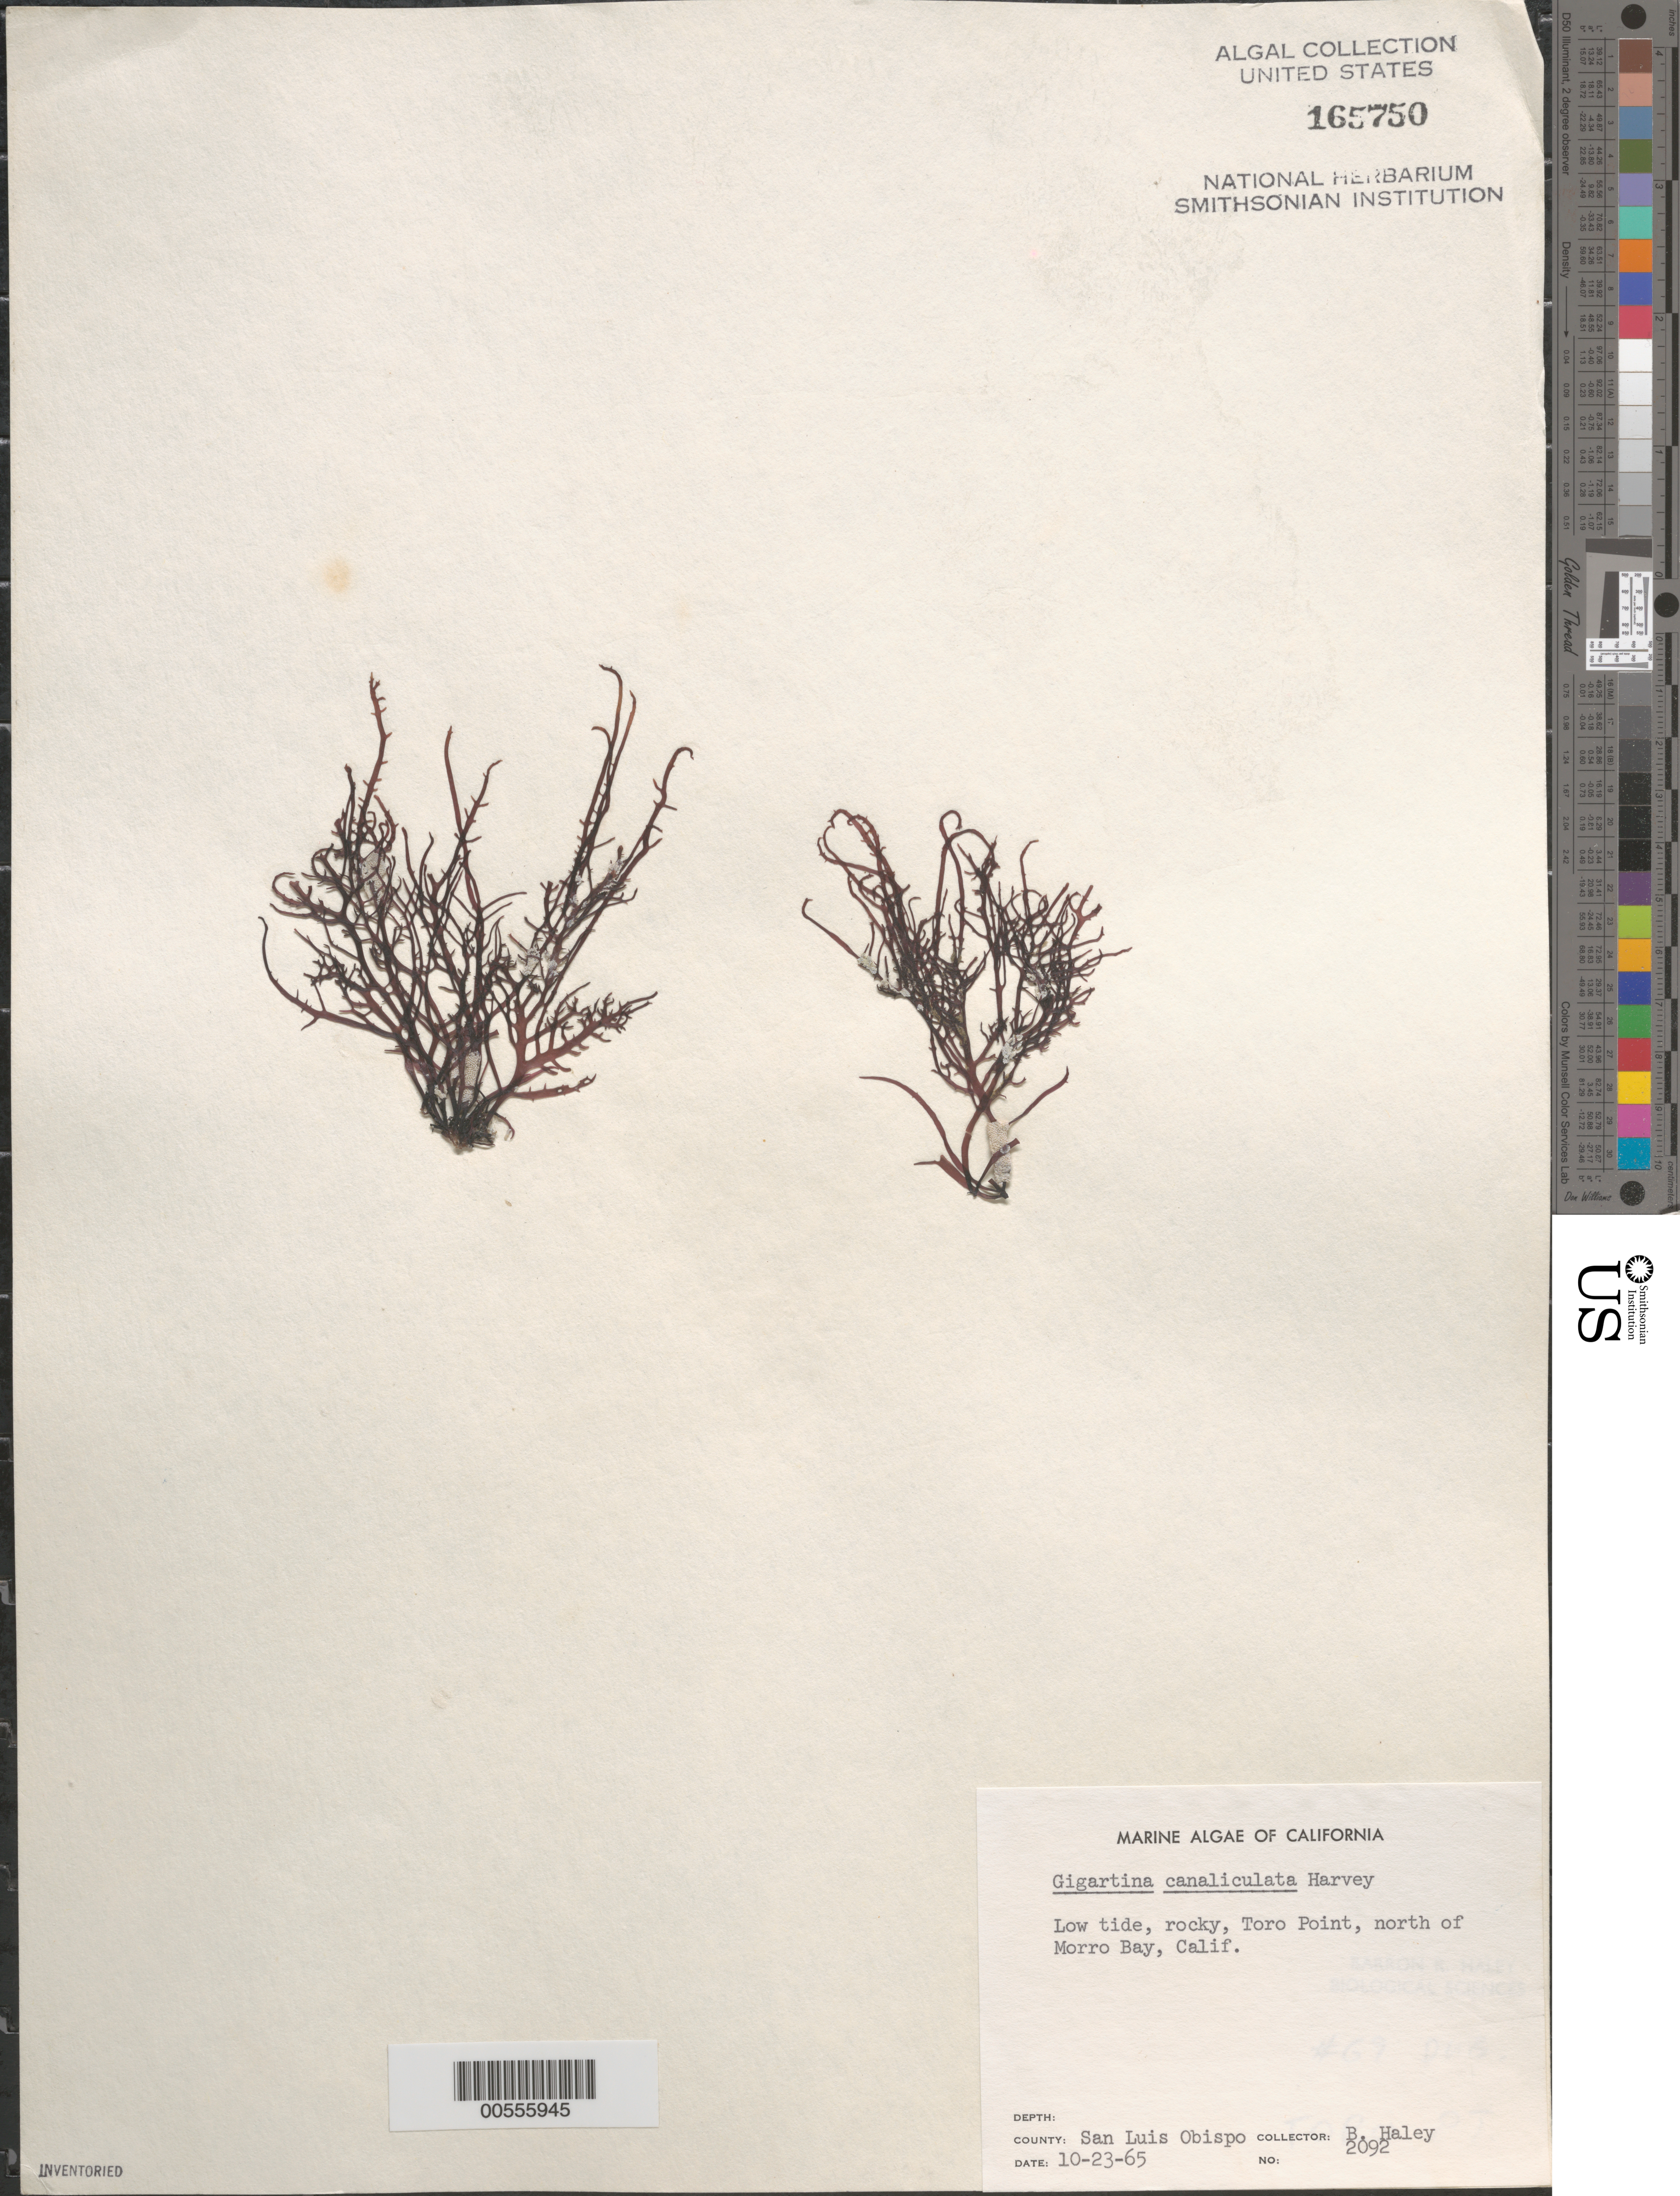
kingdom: Plantae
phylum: Rhodophyta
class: Florideophyceae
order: Gigartinales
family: Gigartinaceae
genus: Chondracanthus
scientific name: Chondracanthus canaliculatus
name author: (Harv.) Guiry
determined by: Algae name updating Project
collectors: B. Haley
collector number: Neushul 2092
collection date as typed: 23 Oct 1965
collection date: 1965-10-23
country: United States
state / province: California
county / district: San Luis Obispo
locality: Toro Point, north of Morro Bay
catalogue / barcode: US 165750